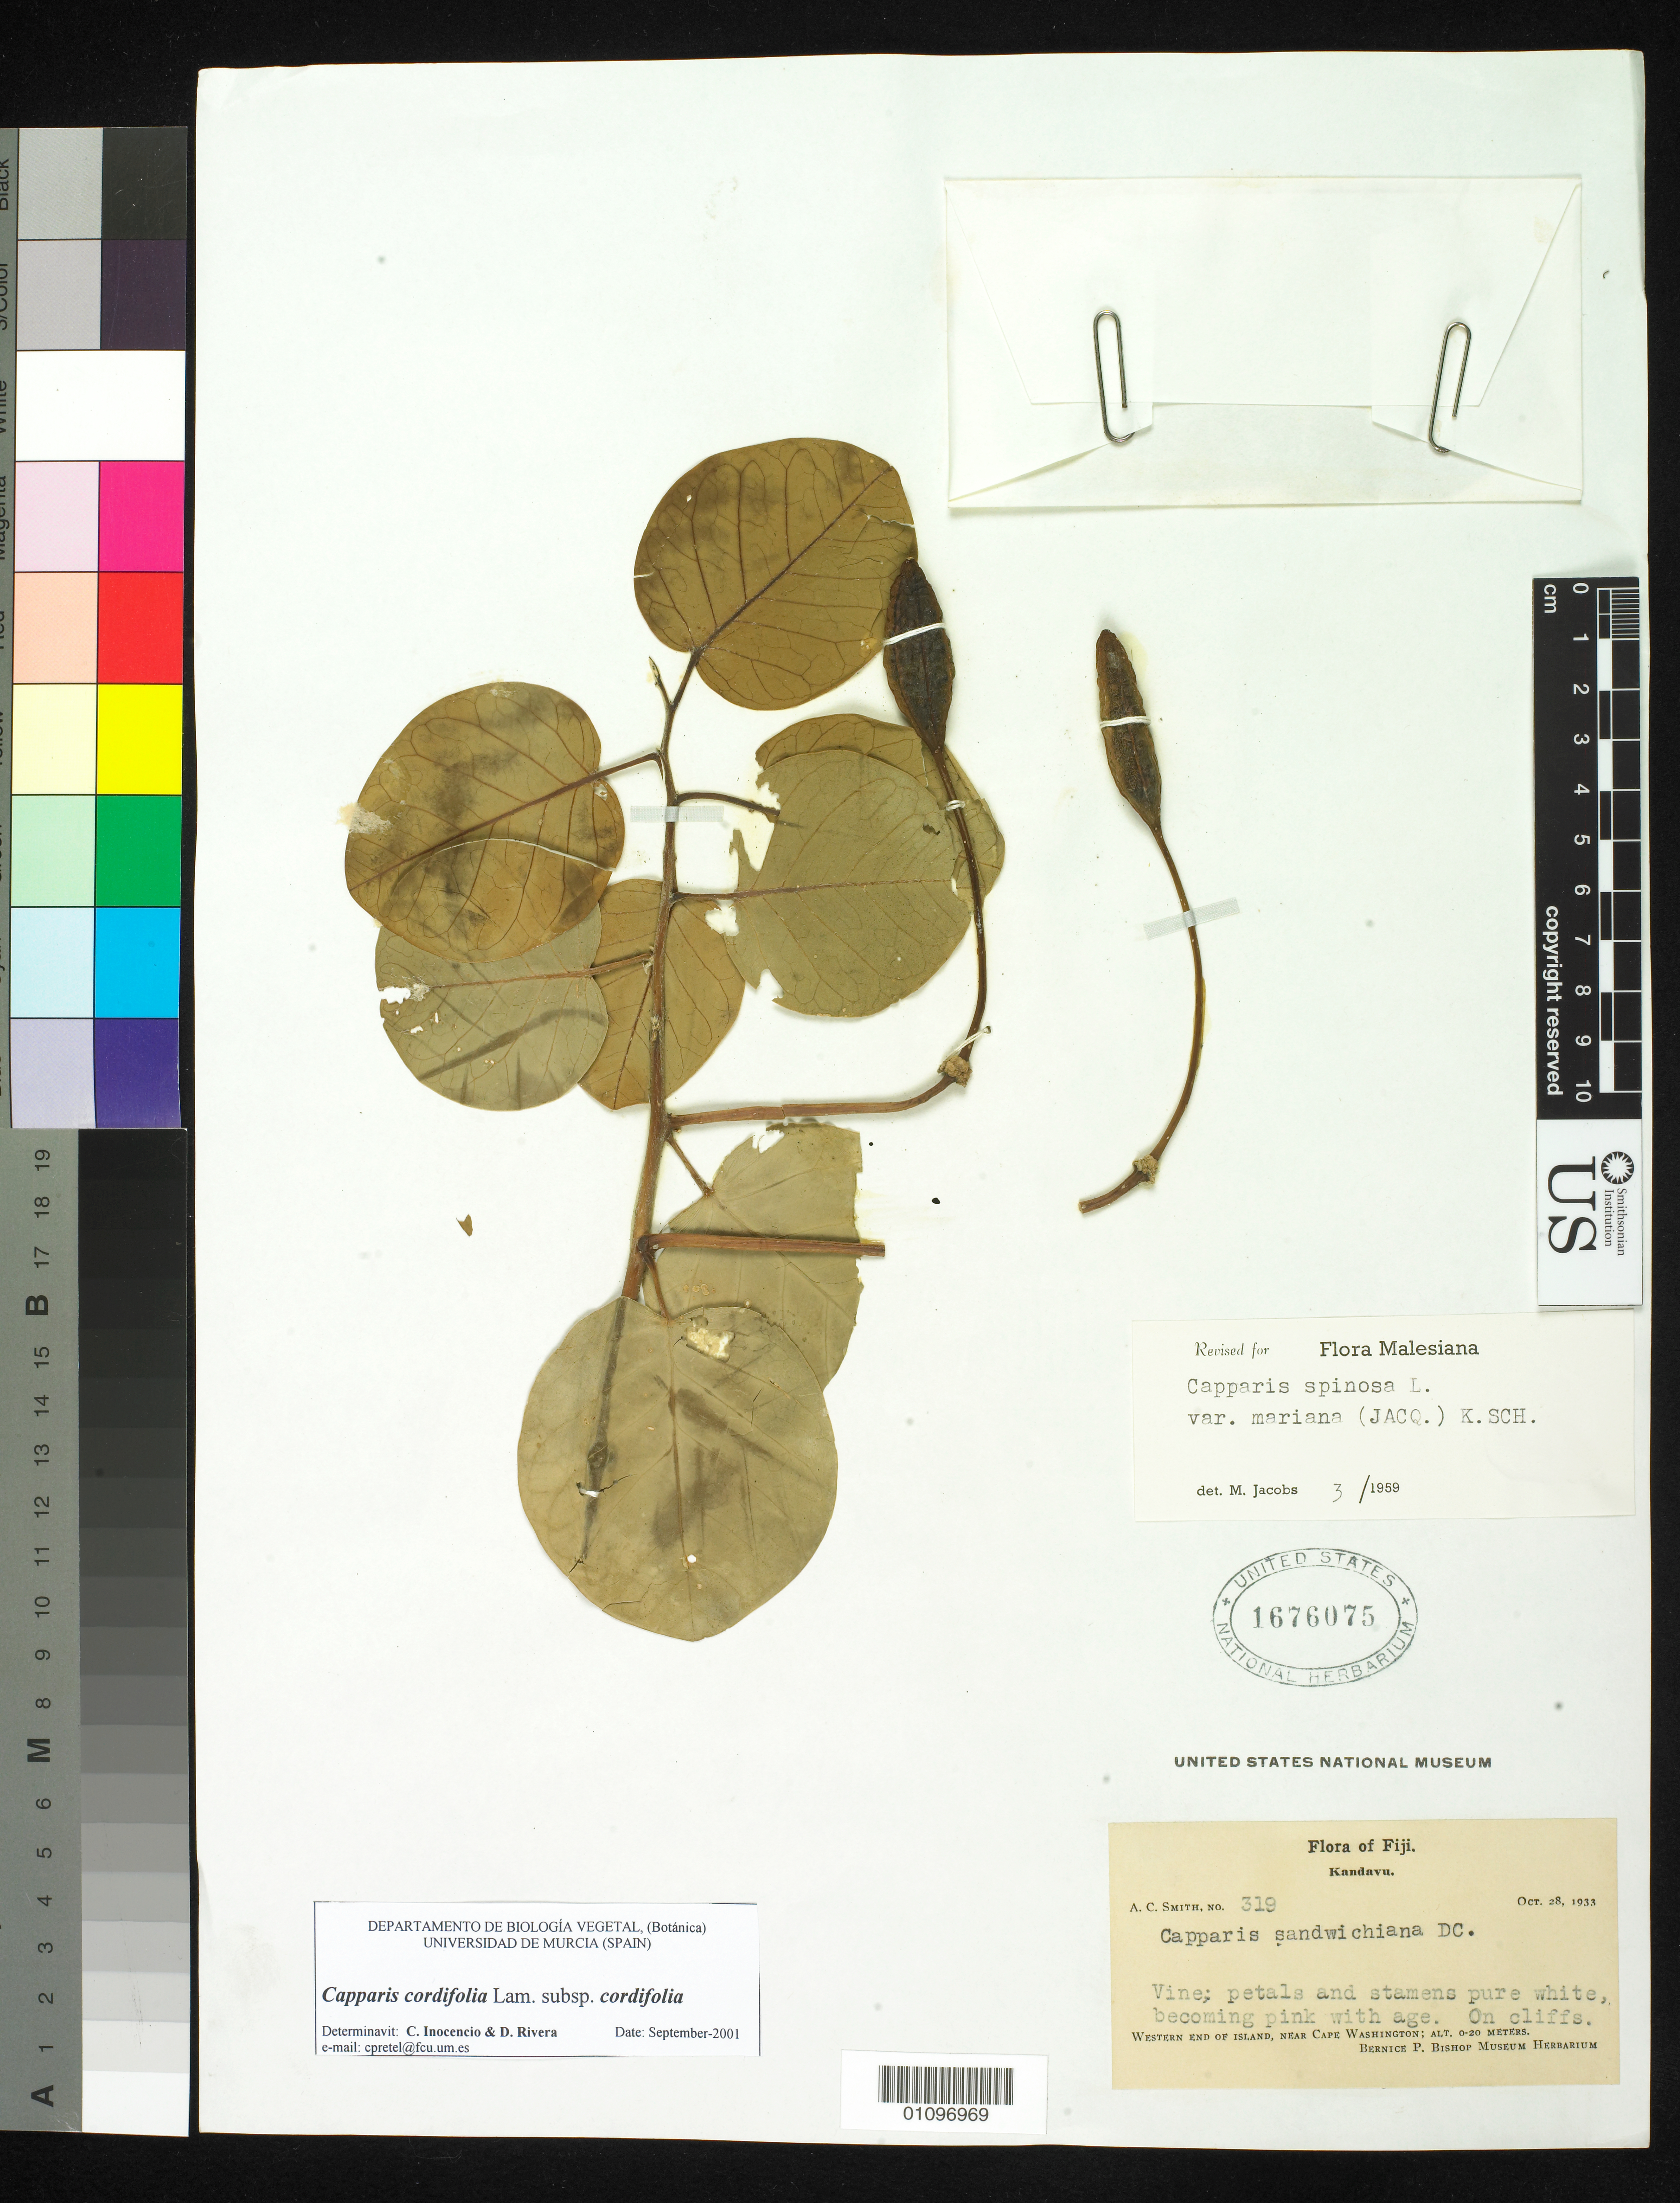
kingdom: Plantae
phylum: Tracheophyta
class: Magnoliopsida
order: Brassicales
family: Capparaceae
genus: Capparis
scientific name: Capparis spinosa subsp. cordifolia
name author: (Lam.) Fici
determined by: Wagner, W. L., (BOT), Smithsonian Institution - National Museum of Natural History (UNITED STATES)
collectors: A. C. Smith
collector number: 319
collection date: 1933-10-28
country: Fiji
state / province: Western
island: Kadavu [Kandavu]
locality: Western end of island, near cape washington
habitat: On cliffs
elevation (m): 0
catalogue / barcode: US 1676075